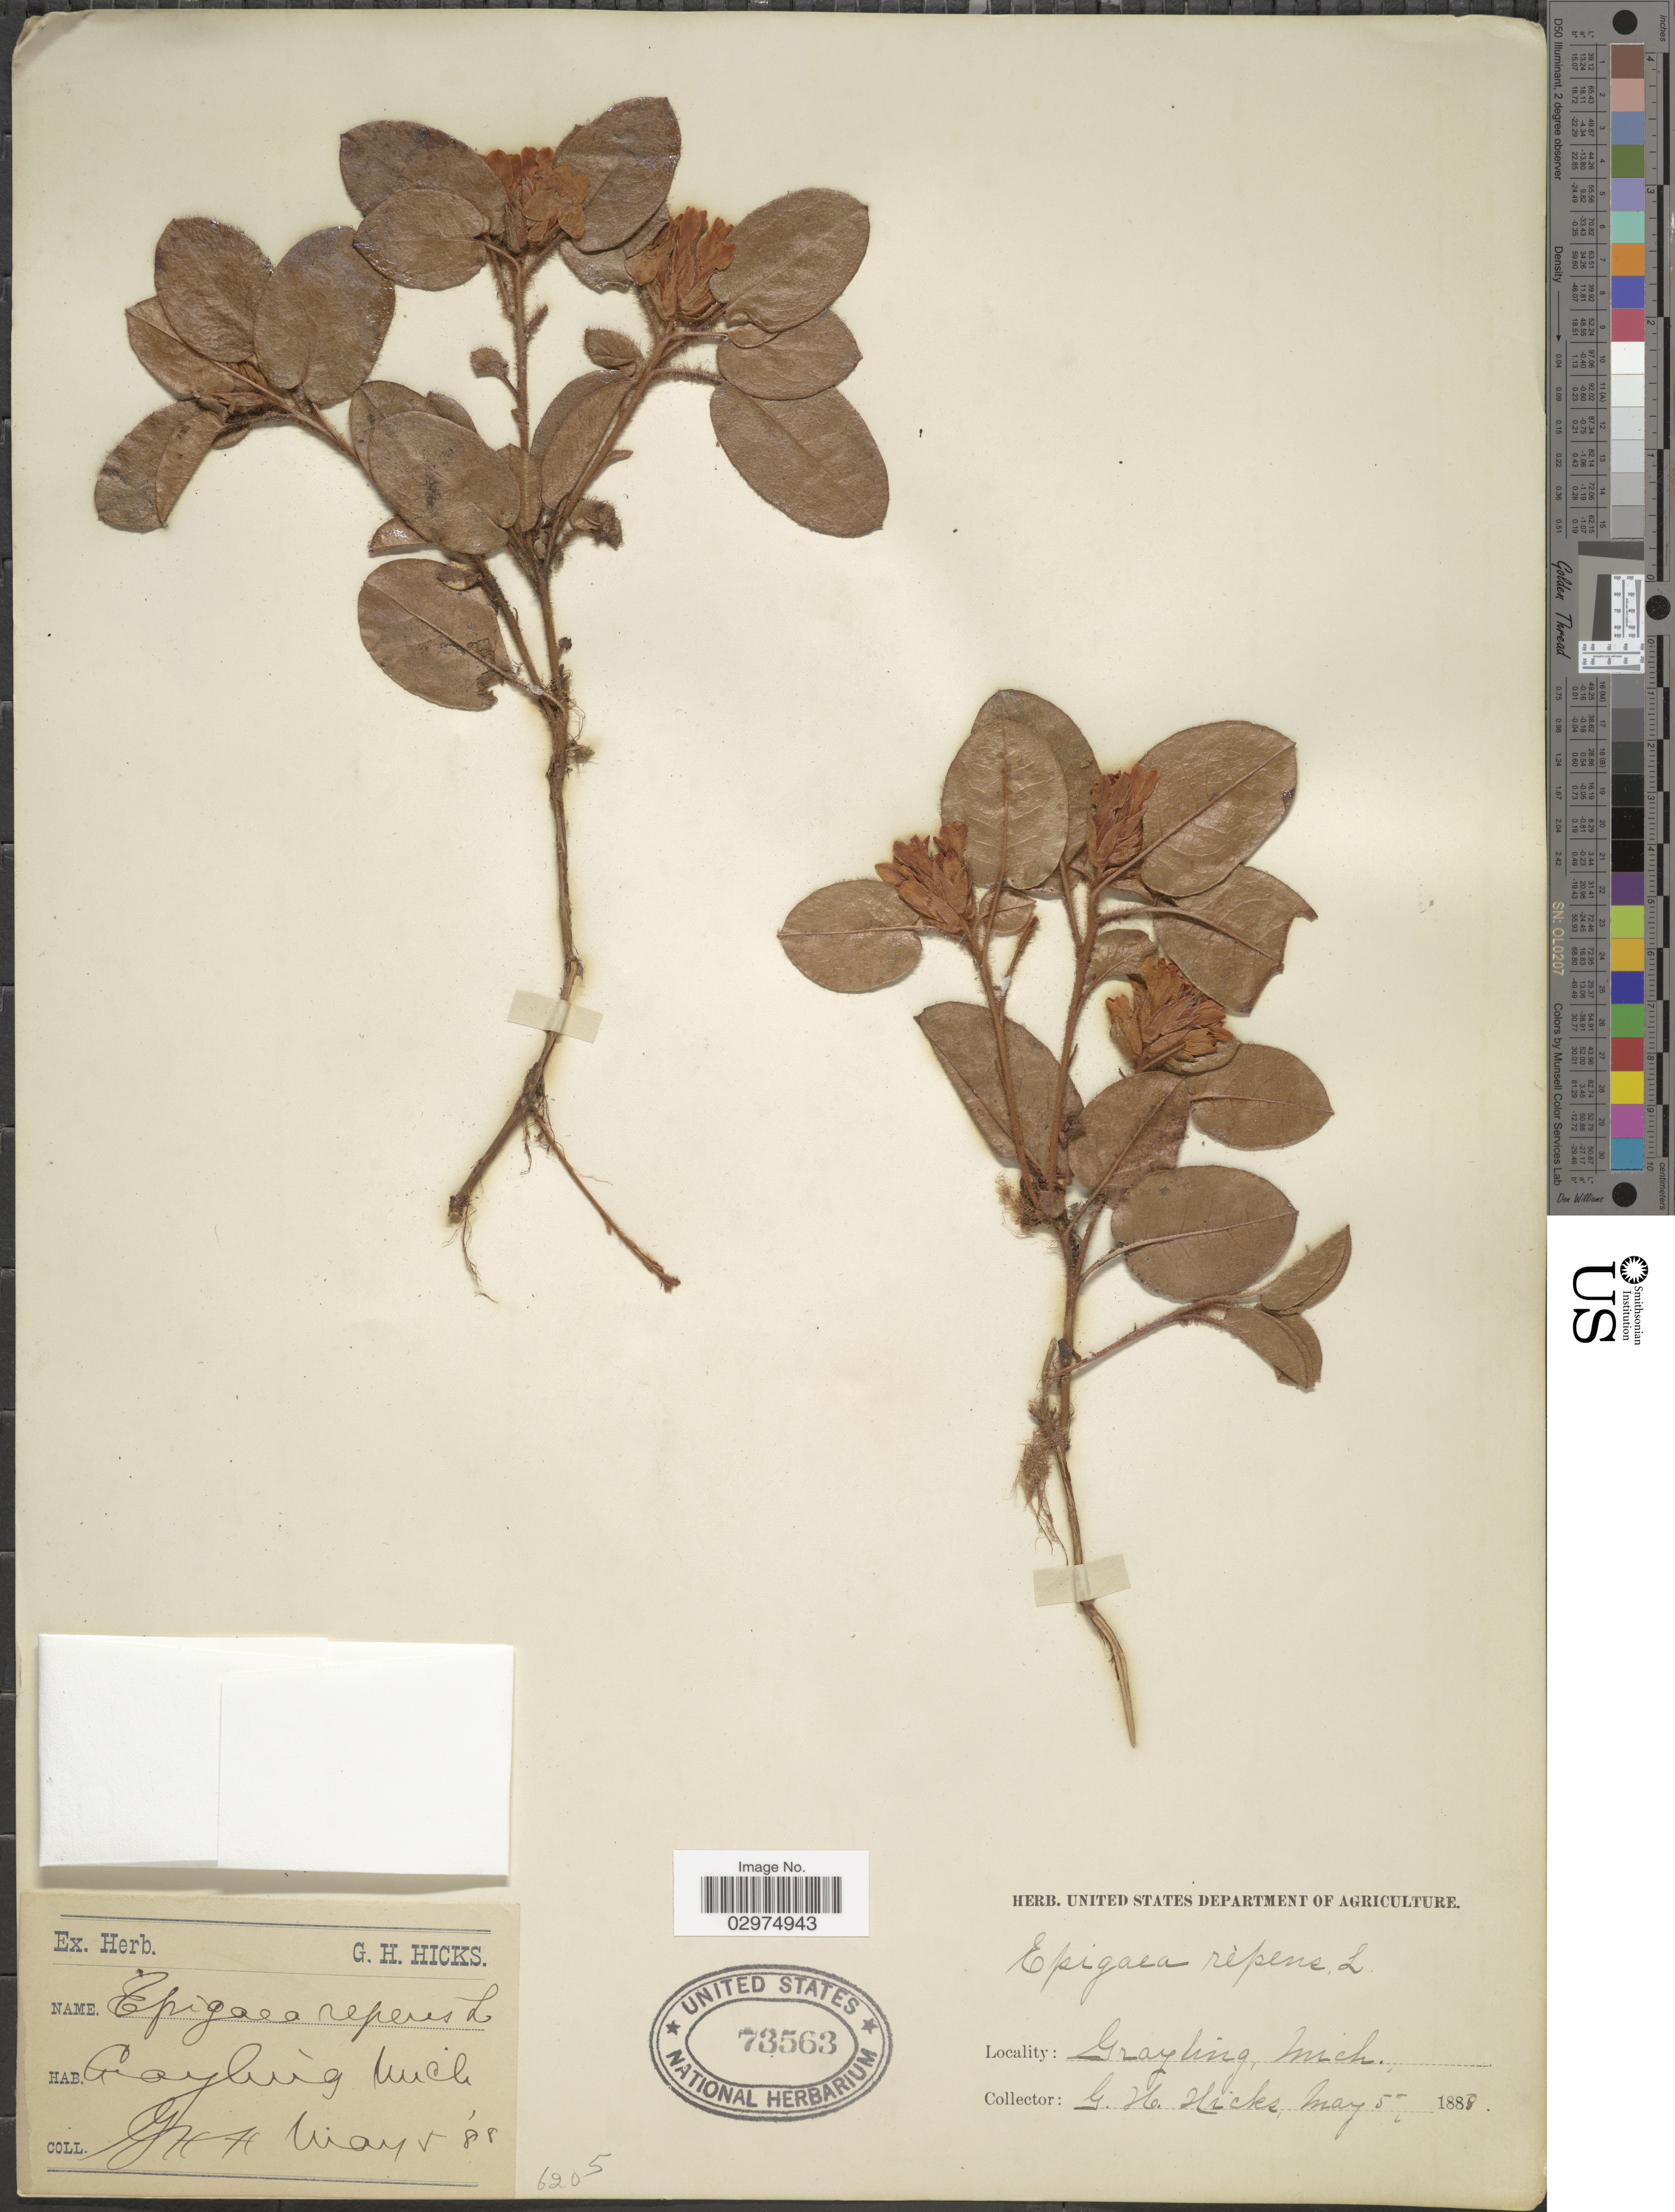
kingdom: Plantae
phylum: Tracheophyta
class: Magnoliopsida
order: Ericales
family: Ericaceae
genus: Epigaea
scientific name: Epigaea repens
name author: L.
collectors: G. Hicks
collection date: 1888-05-05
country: United States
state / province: Michigan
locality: Grayling.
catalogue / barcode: US 73563